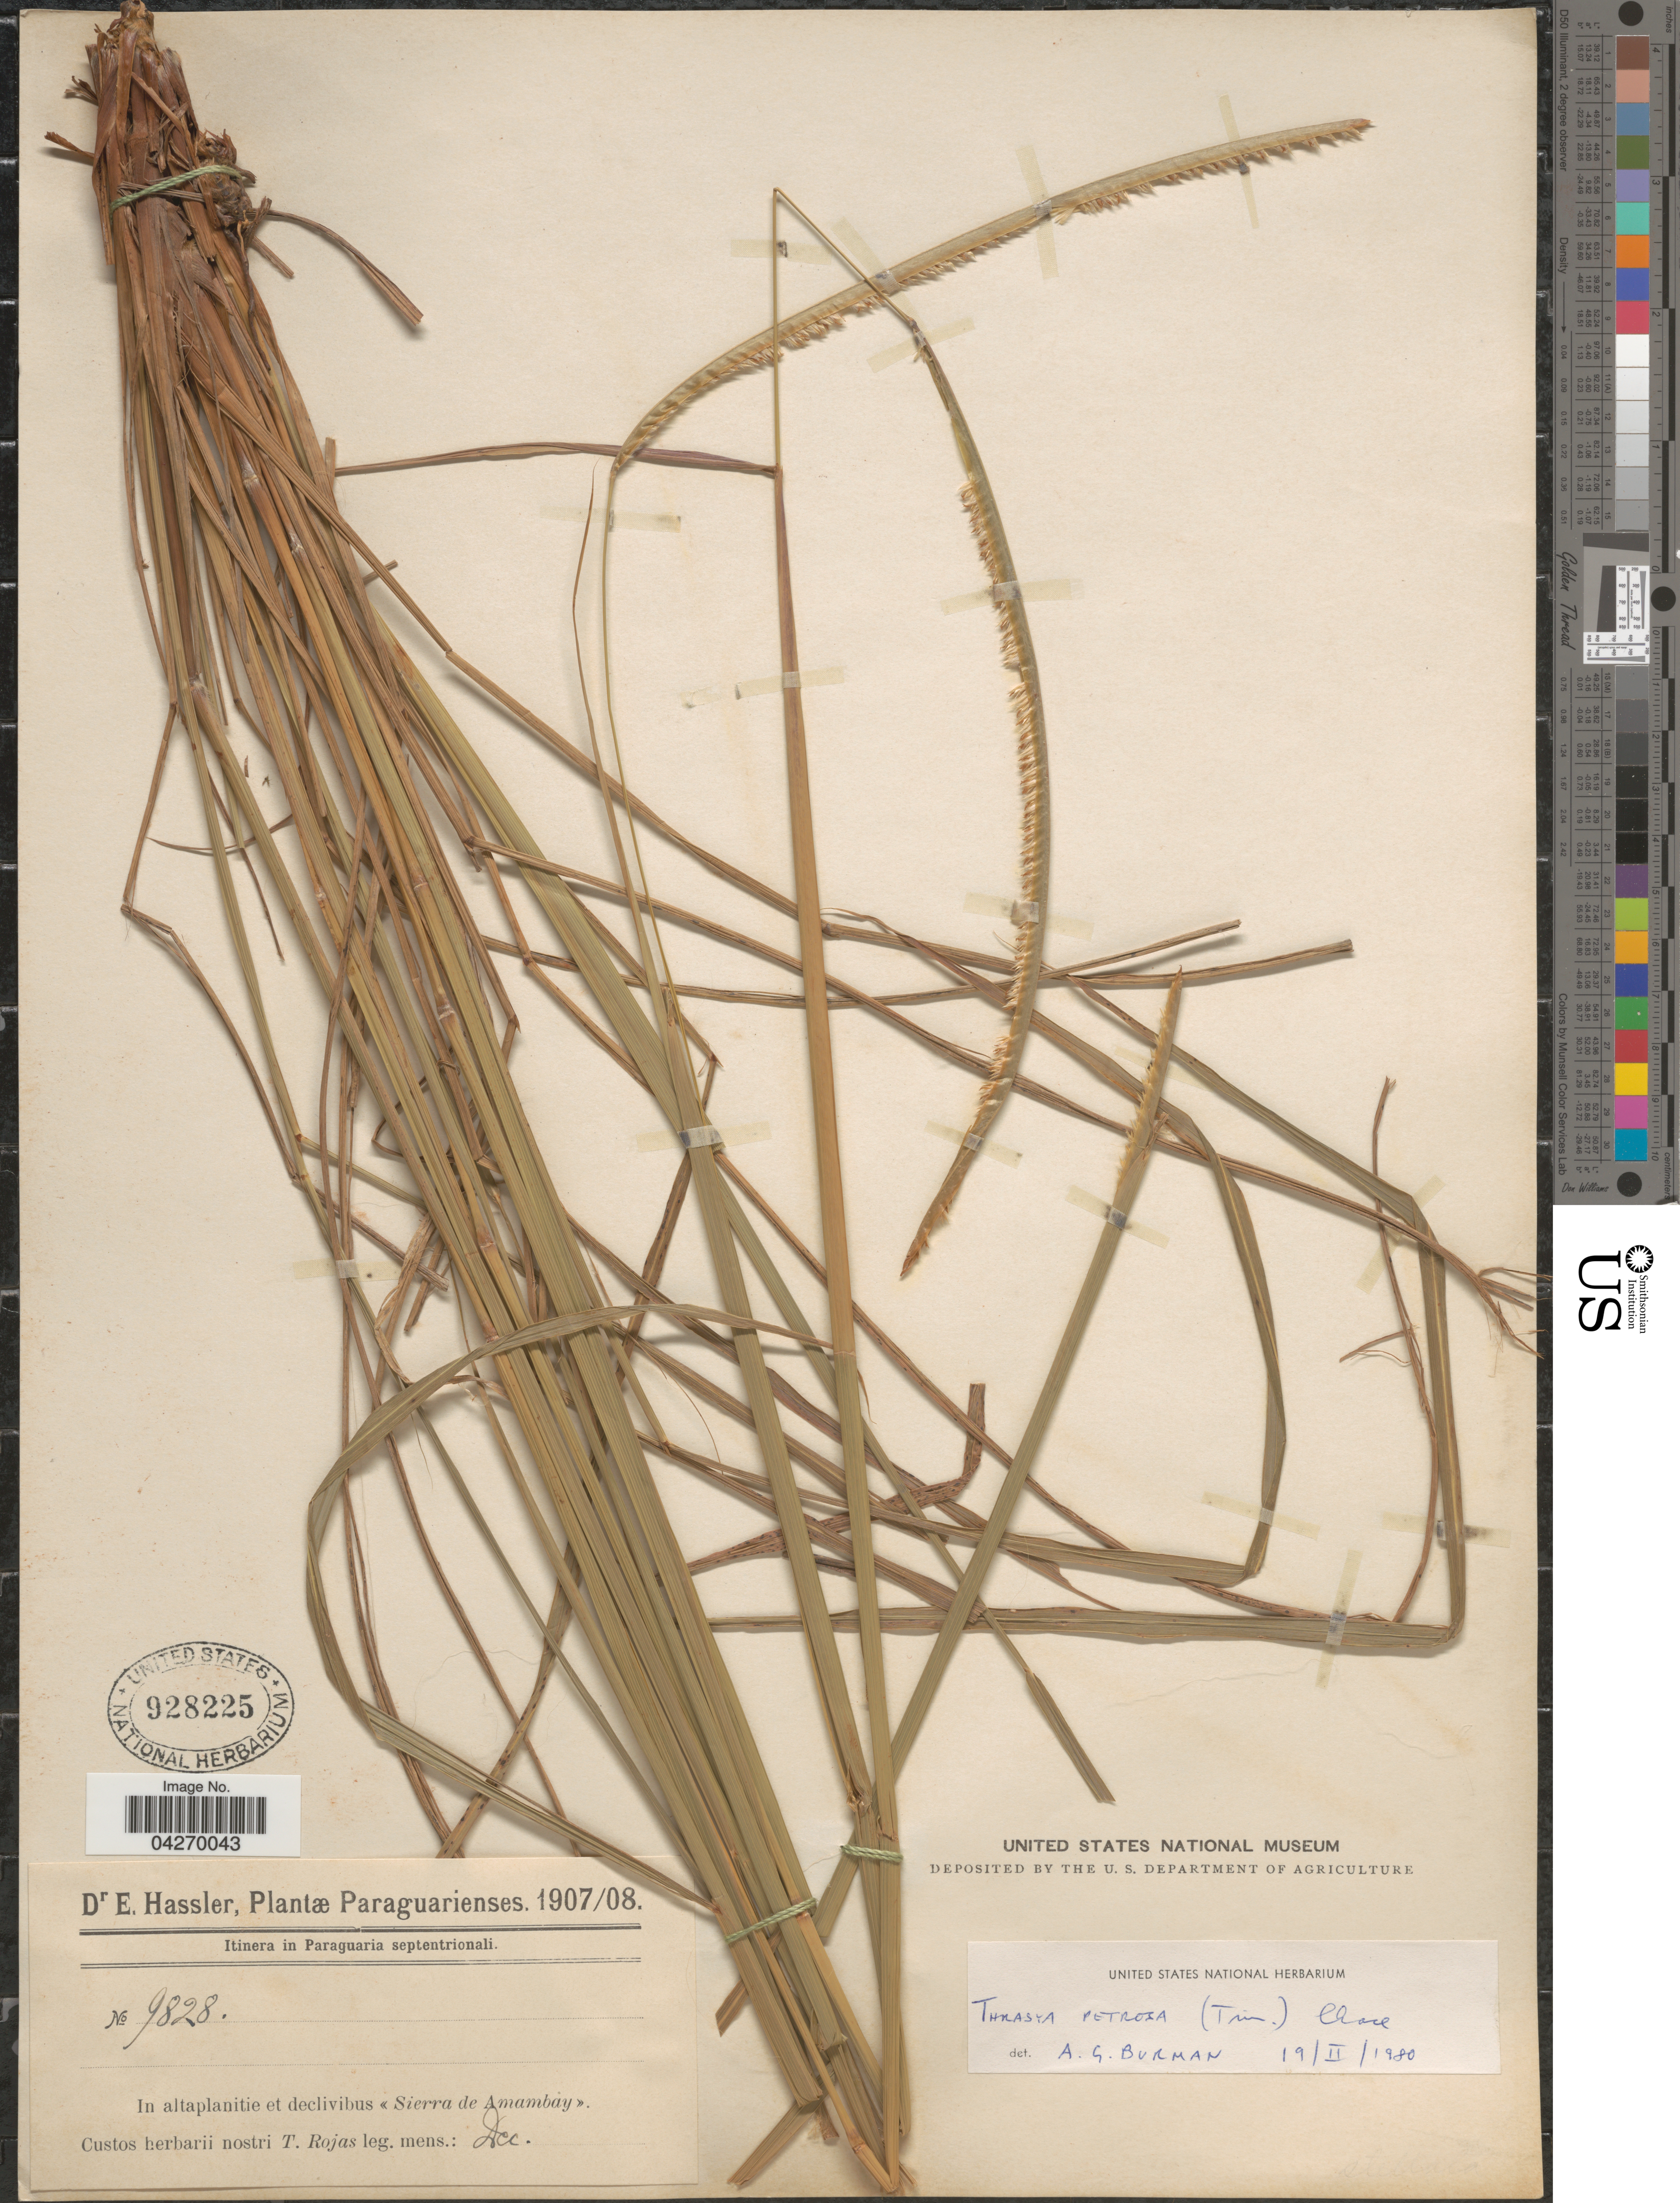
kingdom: Plantae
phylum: Tracheophyta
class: Liliopsida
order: Poales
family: Poaceae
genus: Paspalum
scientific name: Paspalum foliiforme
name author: S. Denham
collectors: E. Hassler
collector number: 9828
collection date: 1907-12/1908-12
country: Paraguay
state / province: Amambay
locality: Itinera in Paraguaria septentrionali. In altaplanitie et declivibus « Sierra de Amambay ».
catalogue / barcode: US 928225